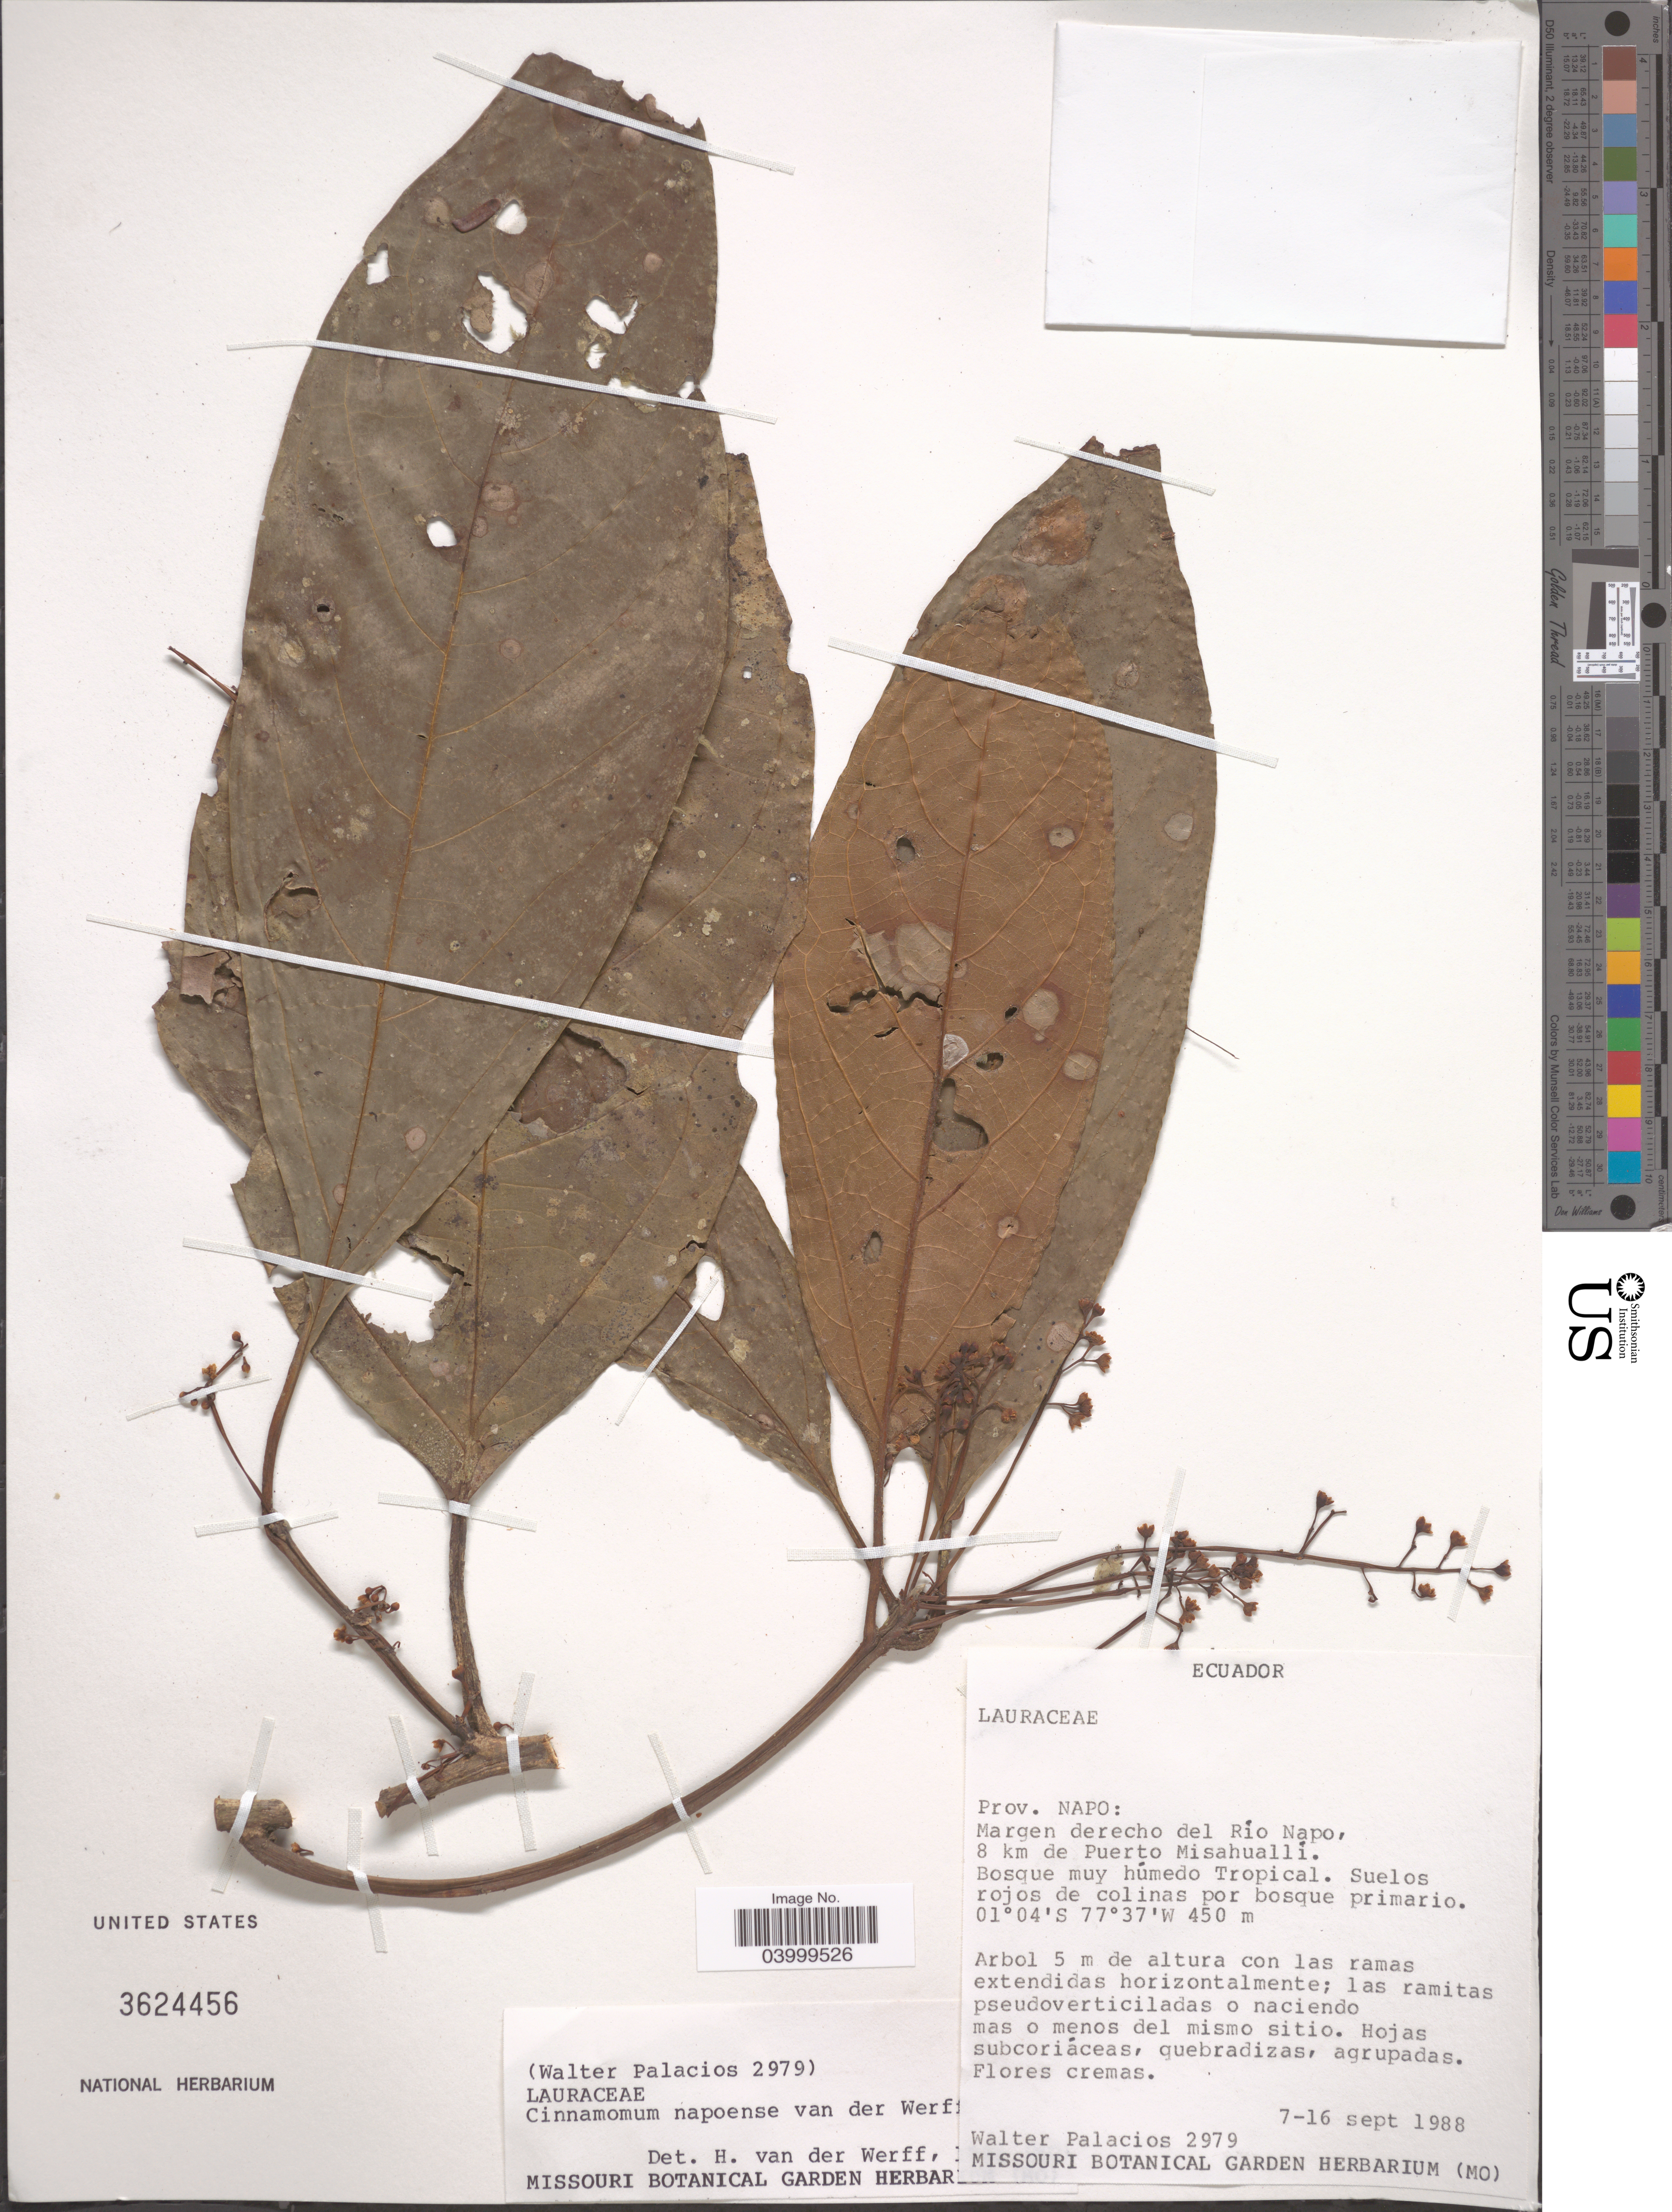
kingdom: Plantae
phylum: Tracheophyta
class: Magnoliopsida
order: Laurales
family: Lauraceae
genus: Cinnamomum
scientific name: Cinnamomum napoense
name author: van der Werff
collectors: W. Palacios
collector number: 2979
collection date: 1988-09-07/1988-09-16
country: Ecuador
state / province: Napo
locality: Margen derecho del Rio Napo, 8 km de Puerto Misahualli.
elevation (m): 450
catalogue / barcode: US 3624456